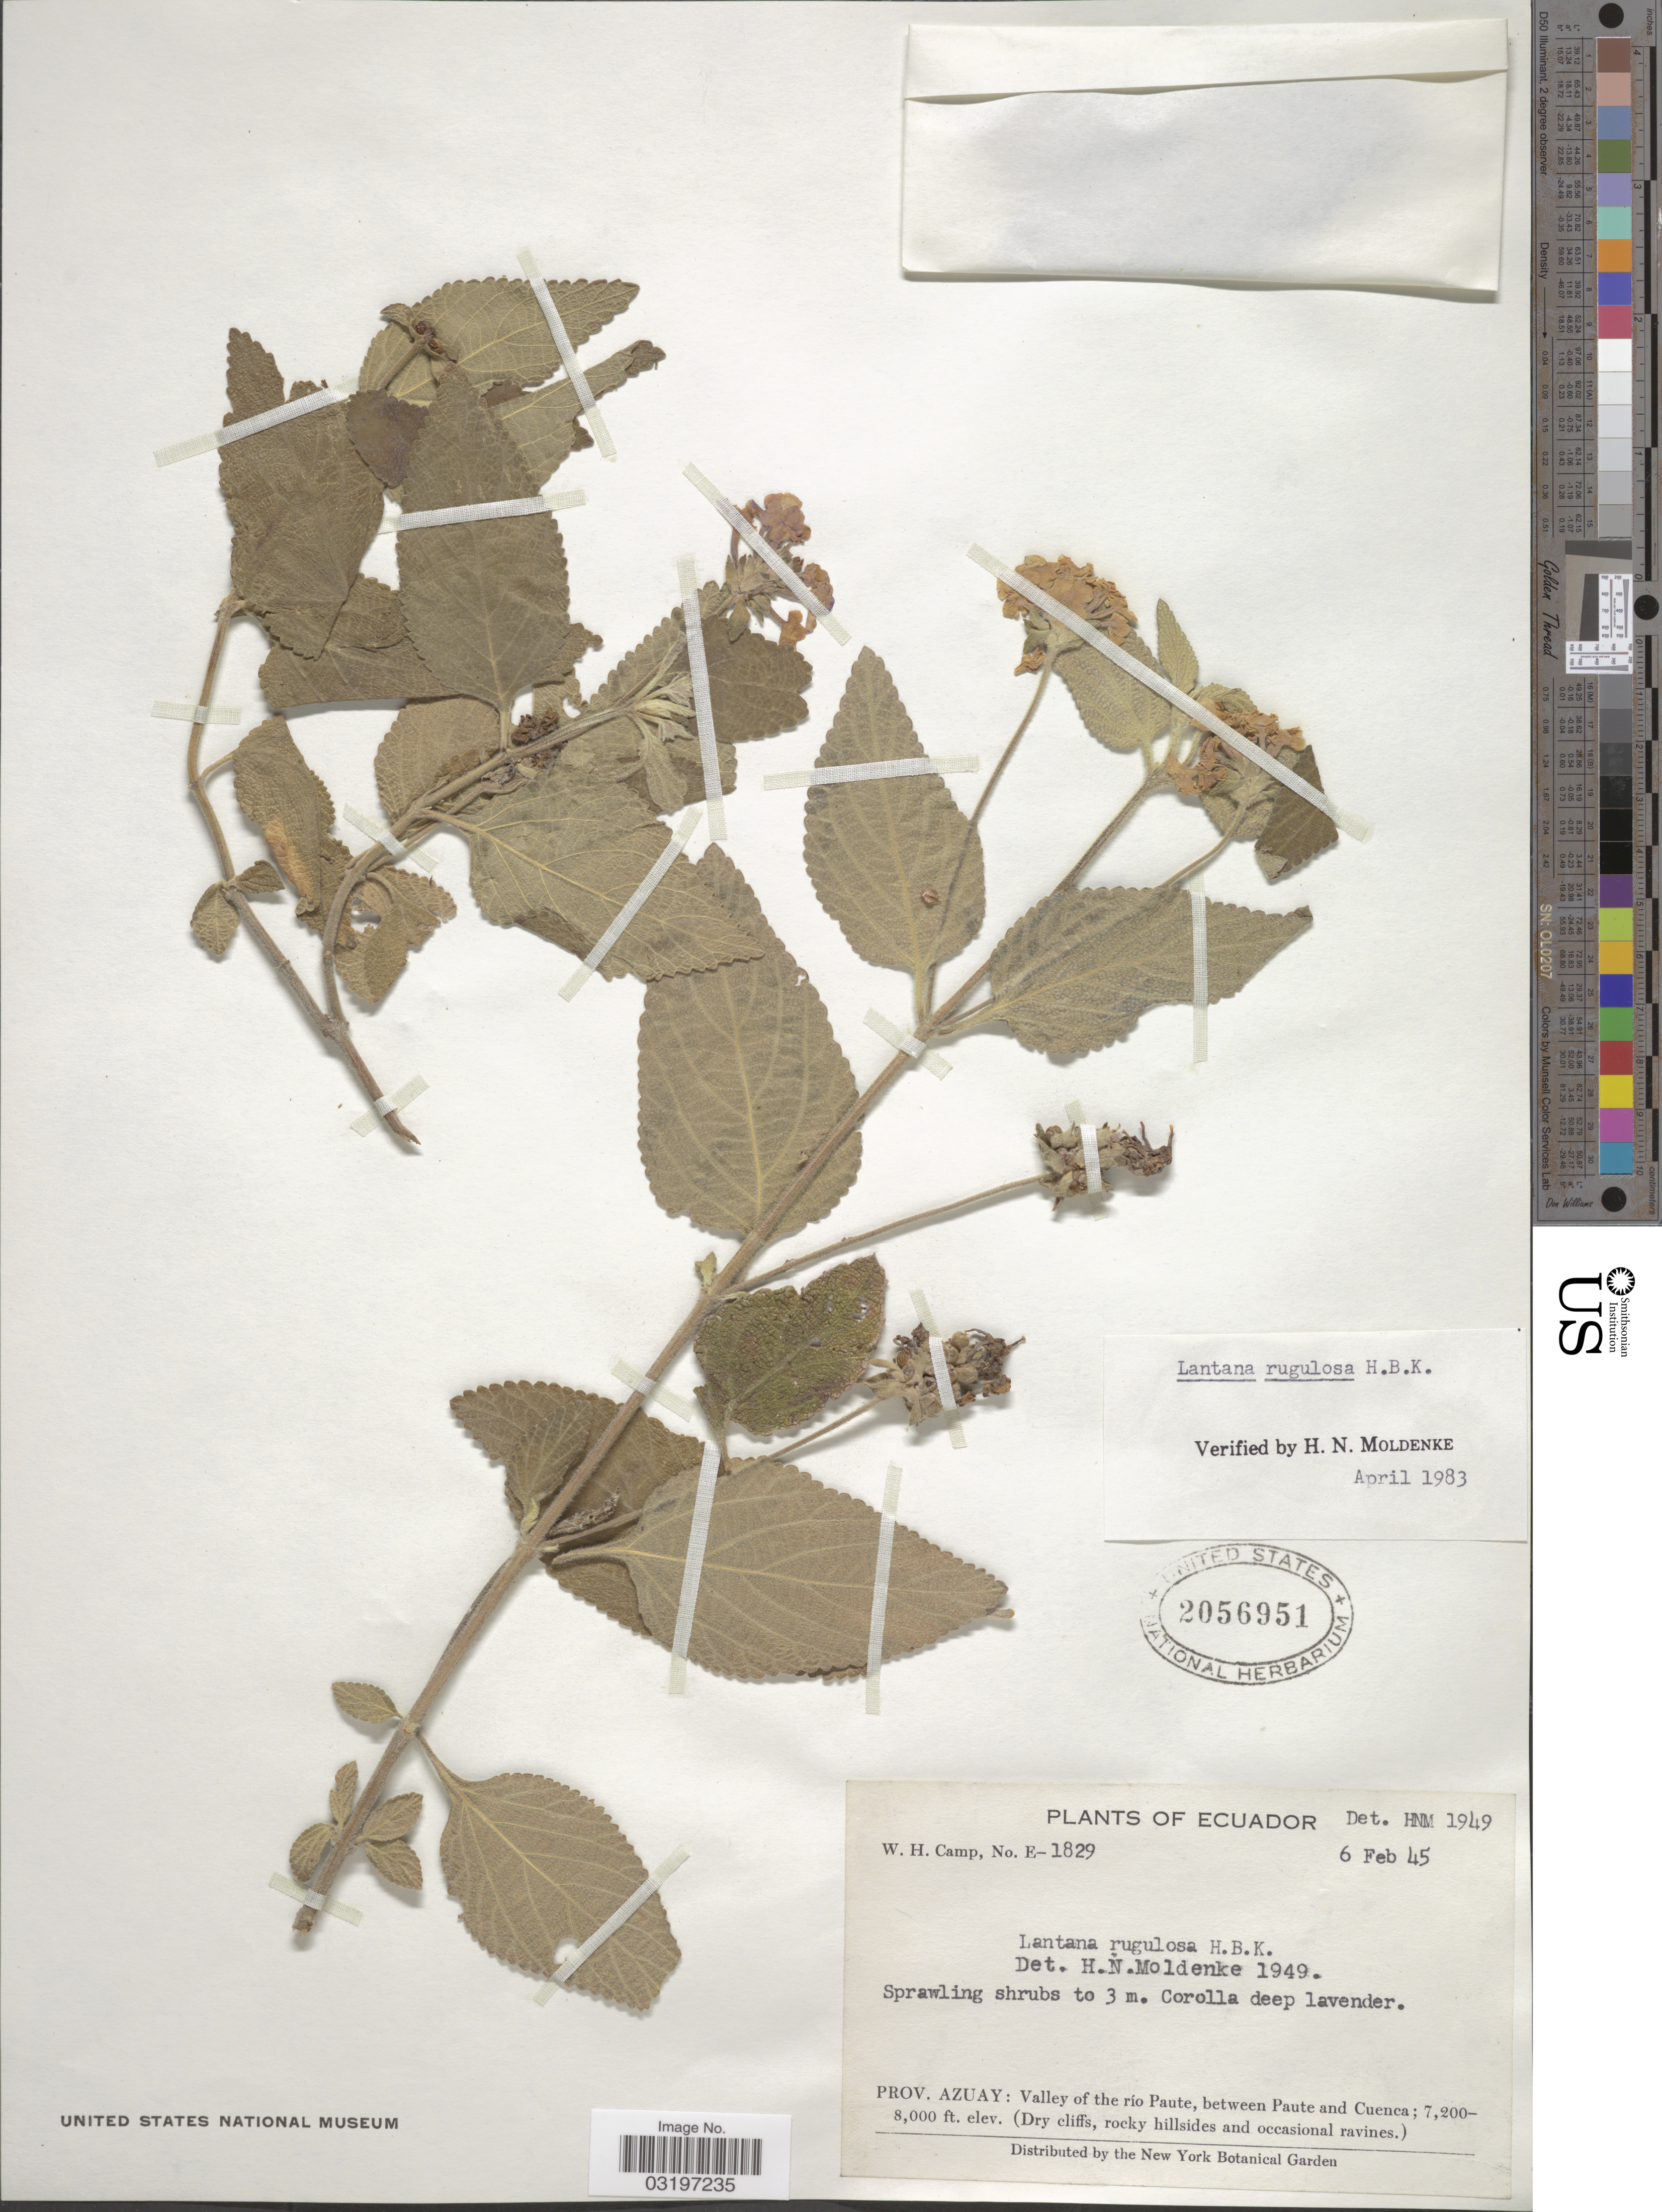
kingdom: Plantae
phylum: Tracheophyta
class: Magnoliopsida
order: Lamiales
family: Verbenaceae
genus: Lantana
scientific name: Lantana rugulosa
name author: Kunth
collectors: W. H. Camp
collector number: E-1829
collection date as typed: Transcribed d/m/y: 6/2/45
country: Ecuador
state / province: Azuay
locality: Valley of the río Paute, between Paute and Cuenca.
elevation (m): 2195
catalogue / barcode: US 2056951